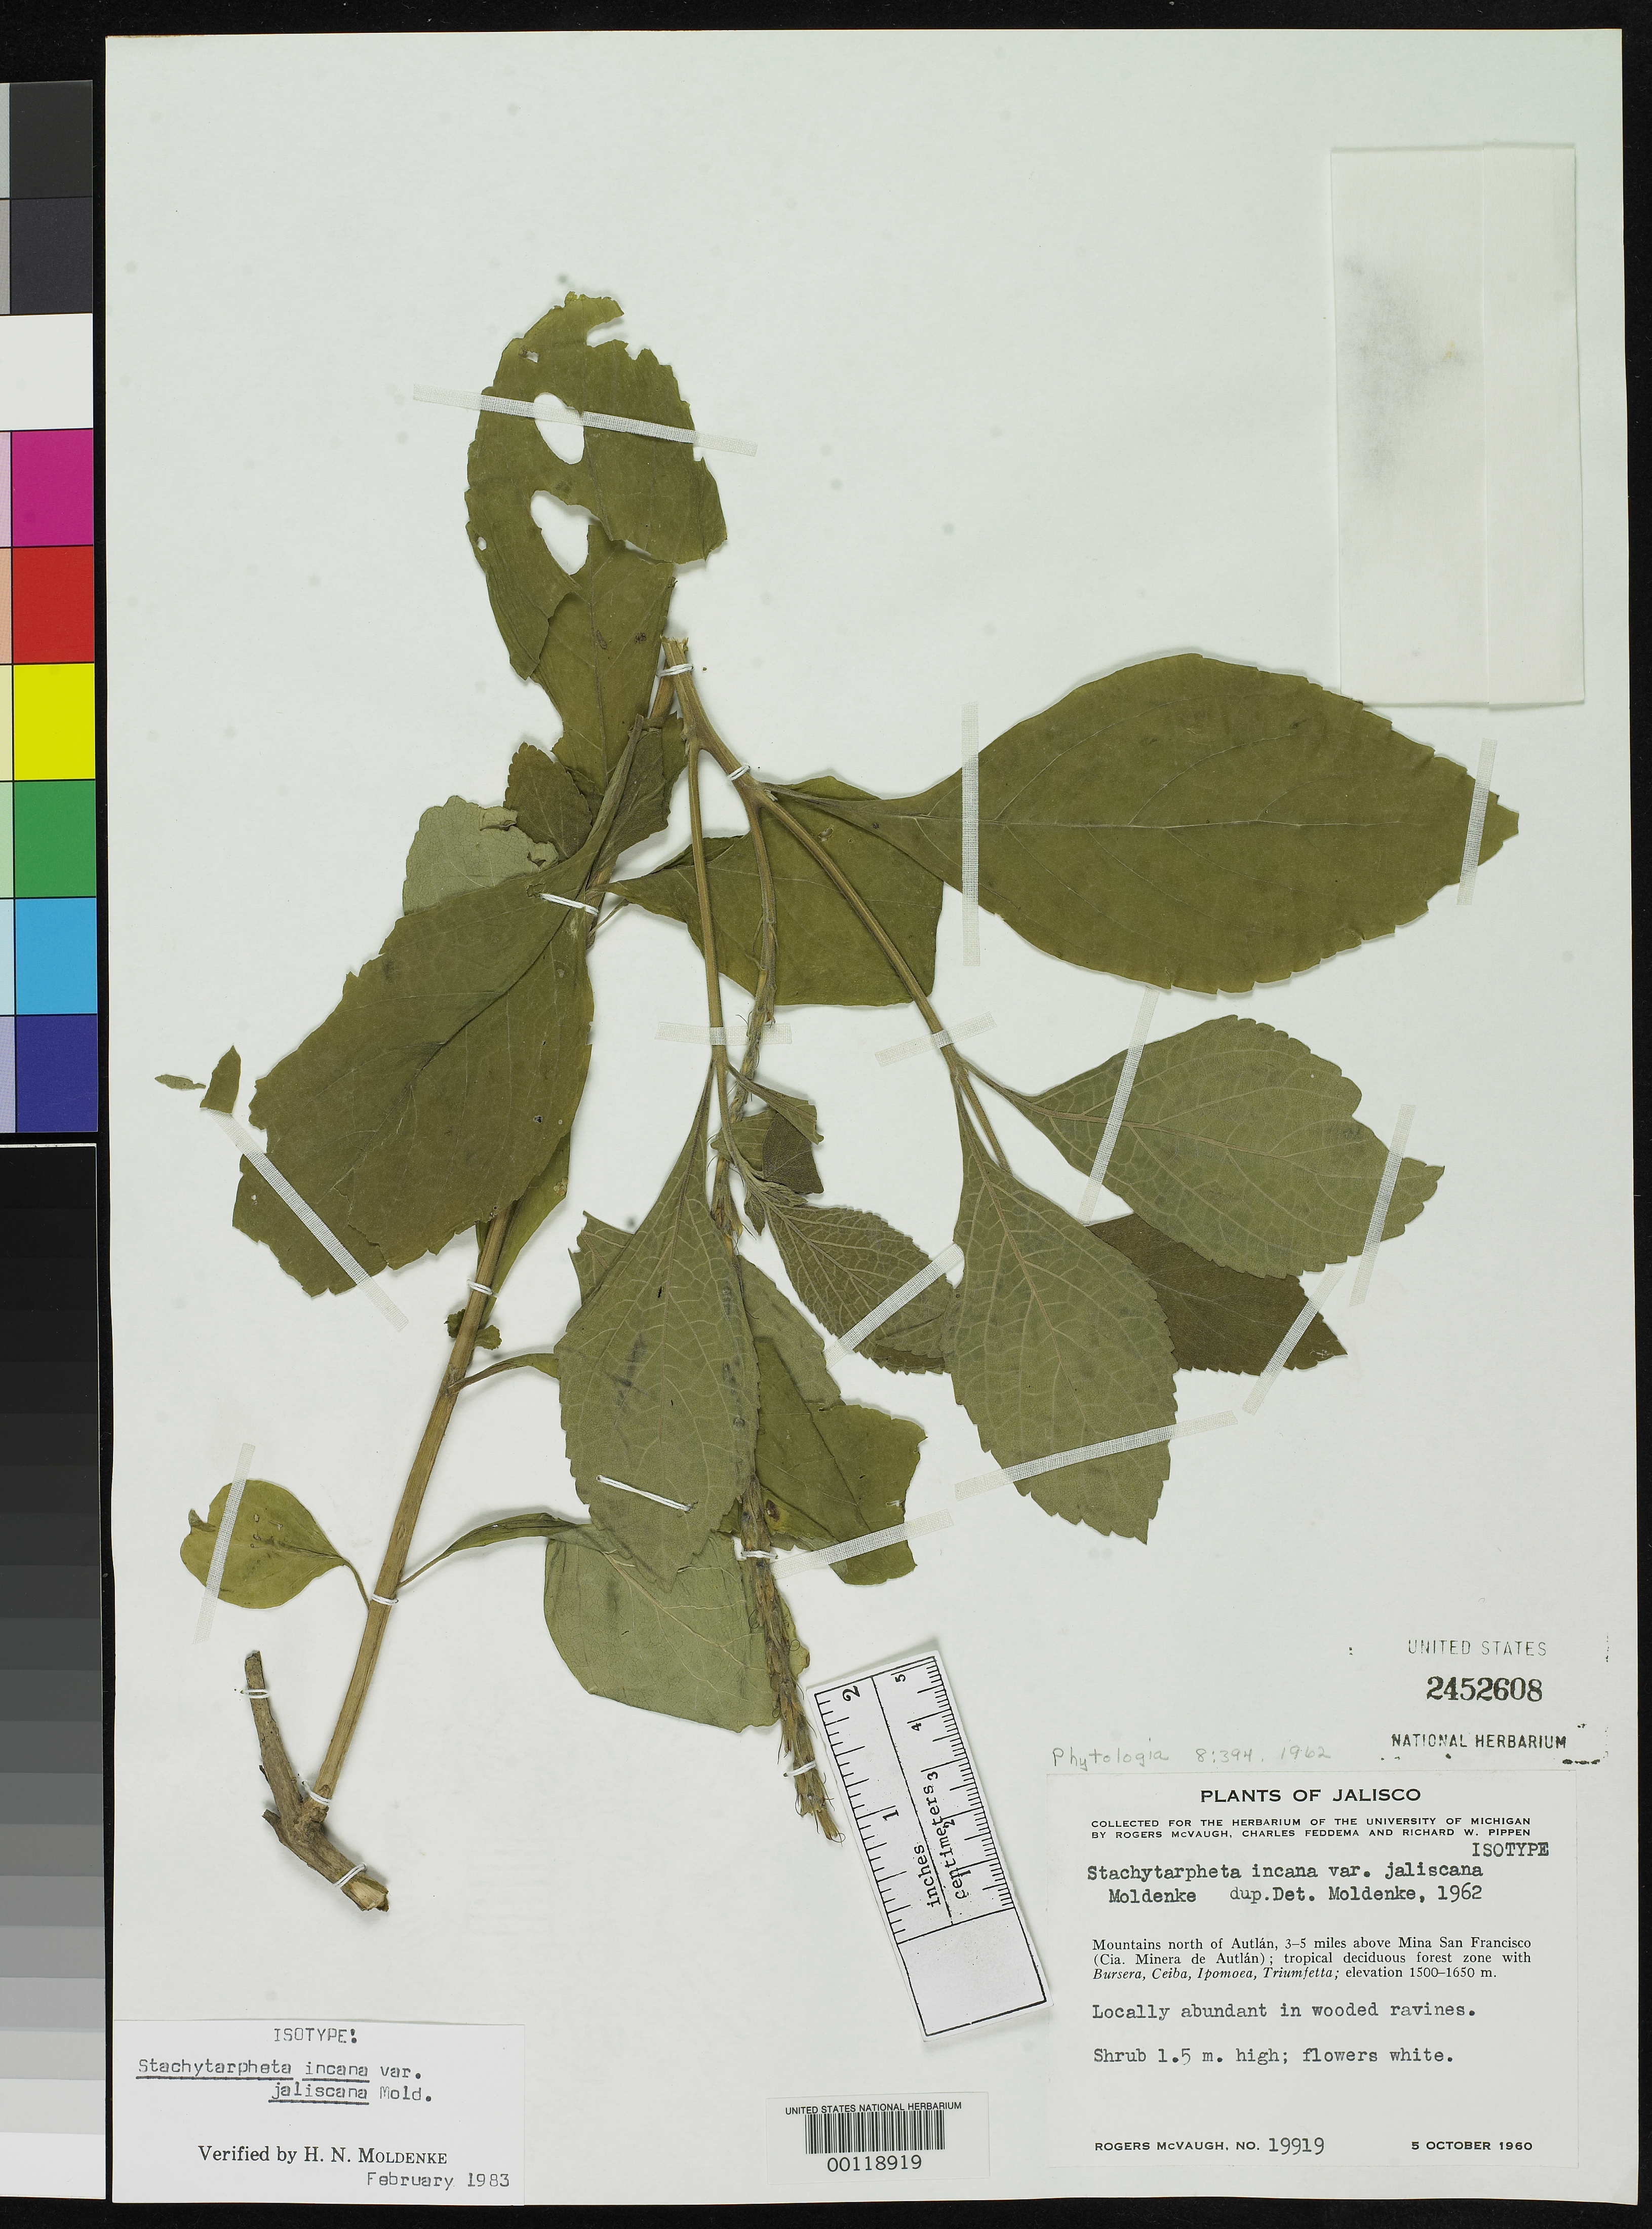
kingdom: Plantae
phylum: Tracheophyta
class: Magnoliopsida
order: Lamiales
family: Verbenaceae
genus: Stachytarpheta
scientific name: Stachytarpheta incana var. jaliscana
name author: Moldenke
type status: Isotype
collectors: R. McVaugh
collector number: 19919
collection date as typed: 05 Oct 1960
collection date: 1960-10-05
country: Mexico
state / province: Jalisco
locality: Mtns. N of Autlan, 3-5 miles above Mina San Francisco.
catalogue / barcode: US 2452608